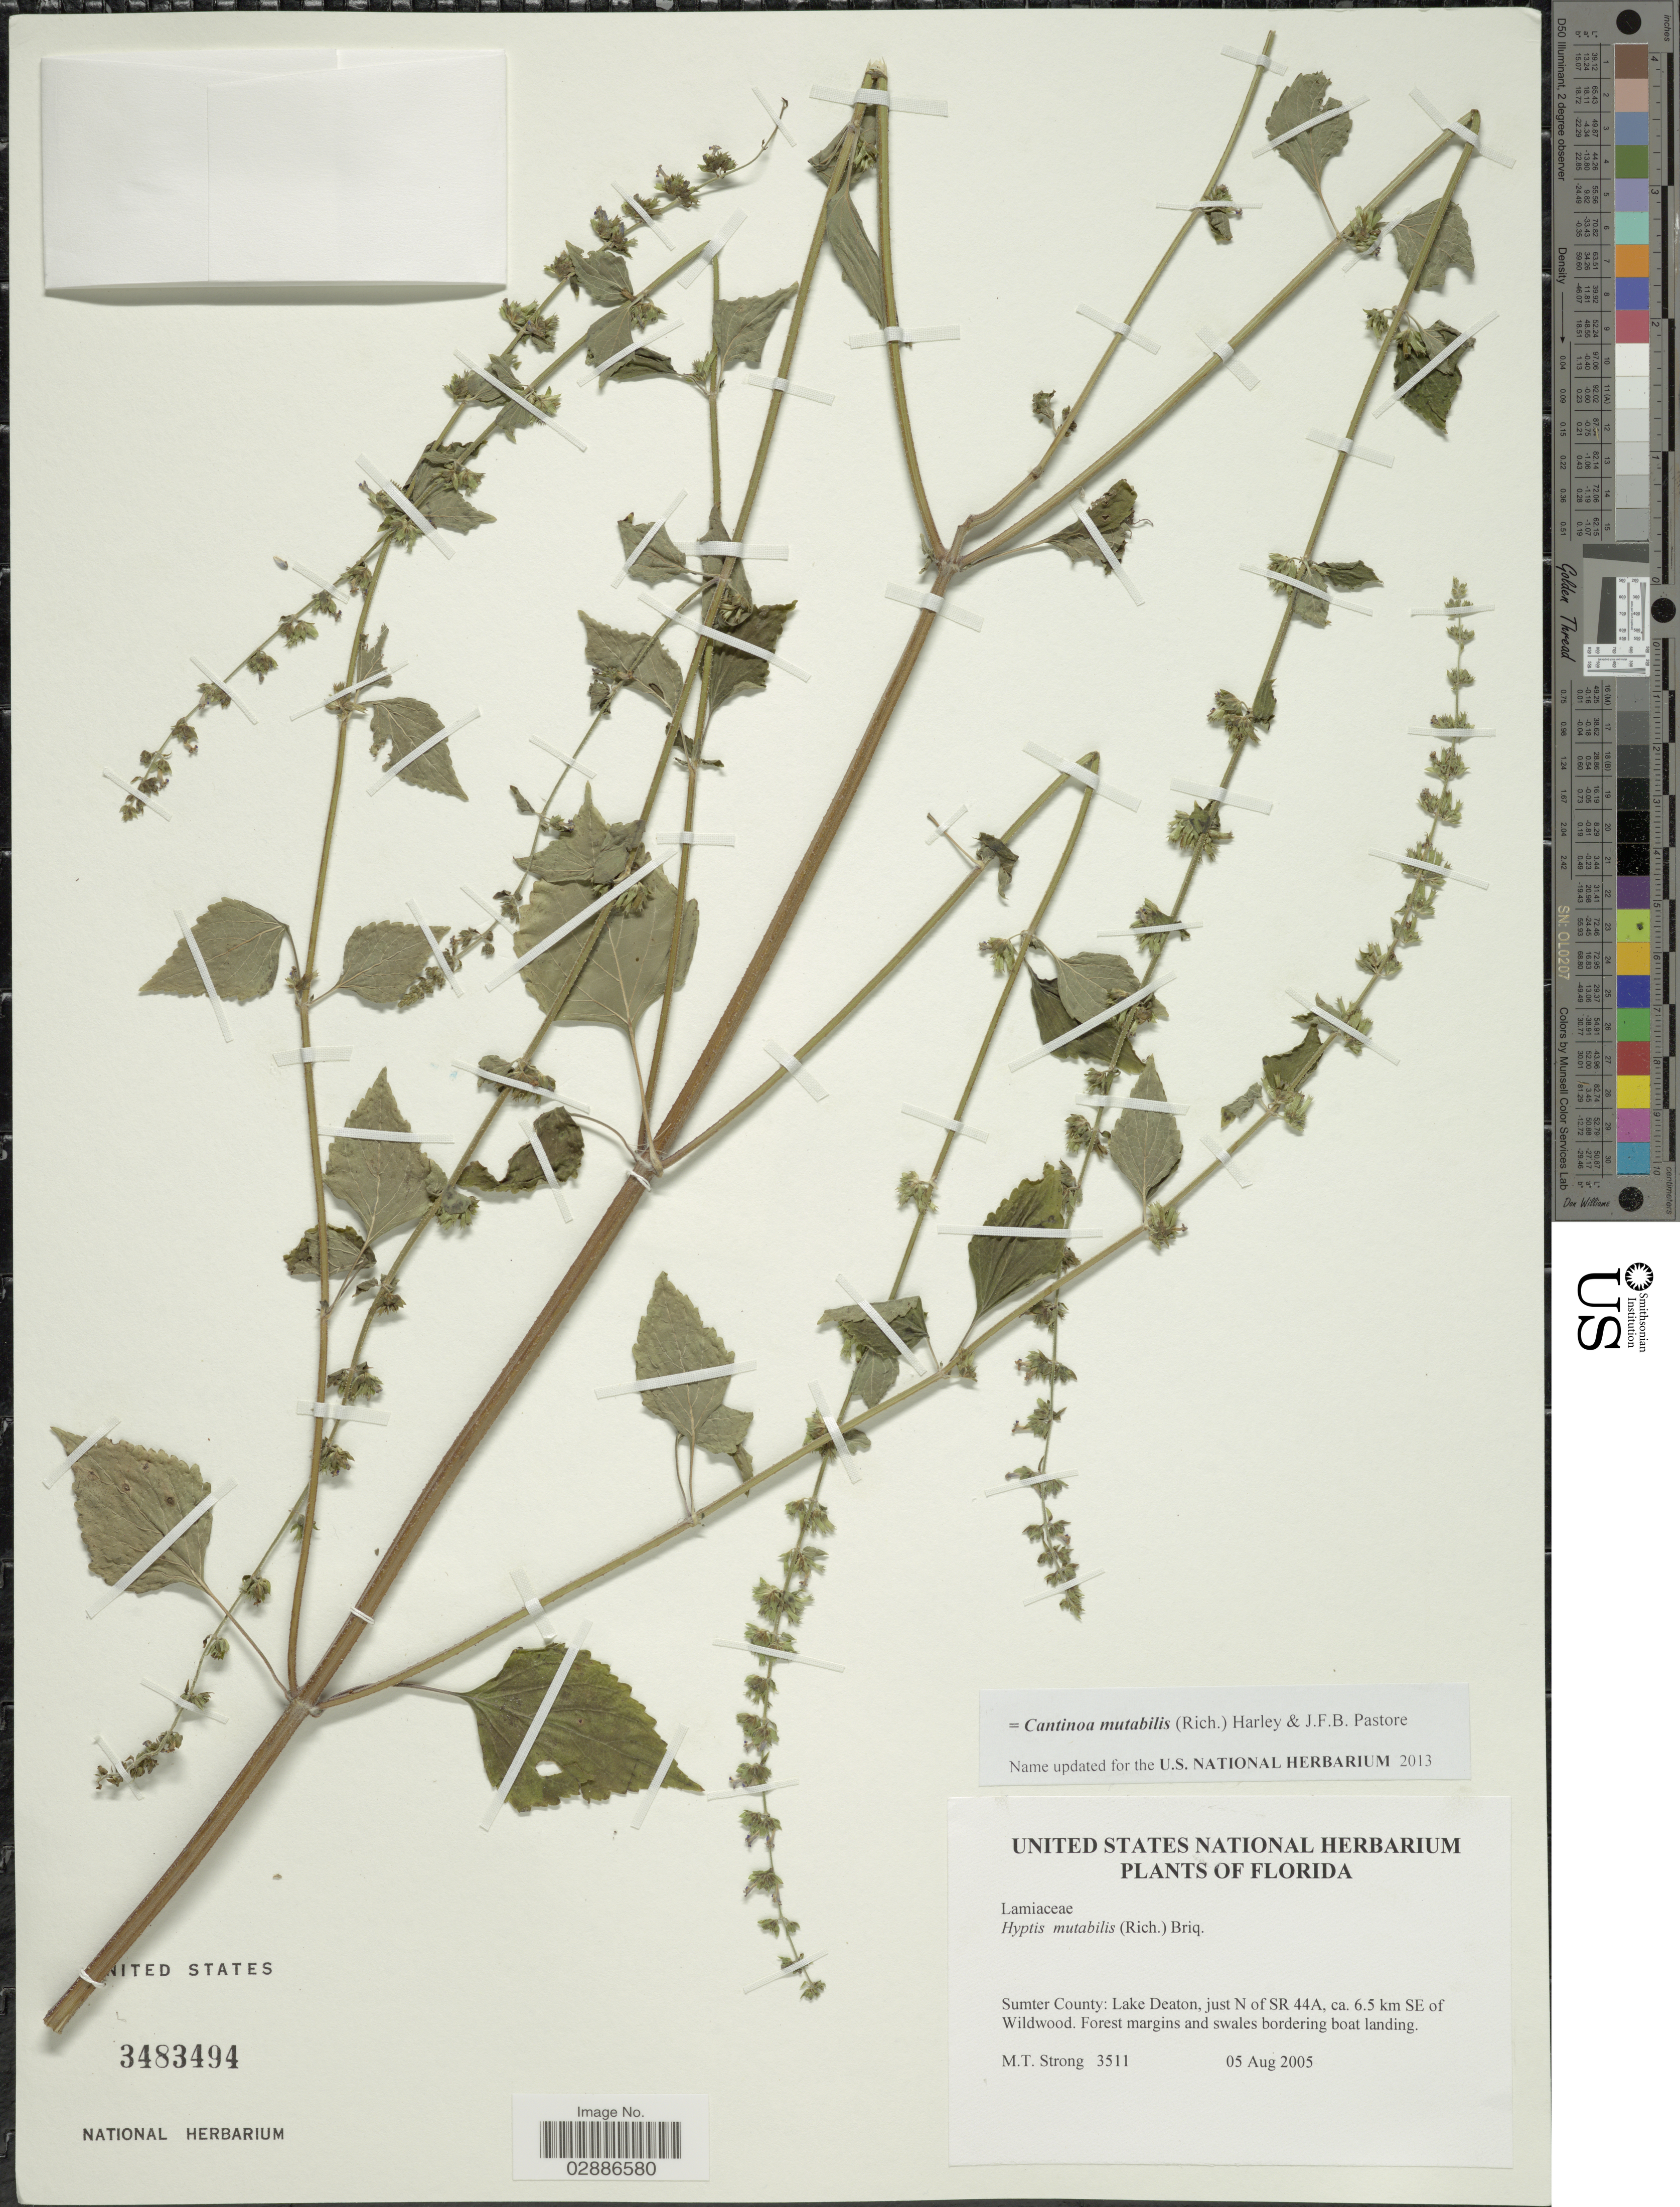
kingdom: Plantae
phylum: Tracheophyta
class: Magnoliopsida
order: Lamiales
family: Lamiaceae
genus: Cantinoa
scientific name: Cantinoa mutabilis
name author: (Epling) Harley & J.F.B. Pastore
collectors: M. T. Strong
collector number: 3511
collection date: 2005-08-05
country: United States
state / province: Florida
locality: Sumter County: Lake Deaton, just N of SR 44A, ca. 6.5 km SE of Wildwood.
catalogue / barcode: US 3483494